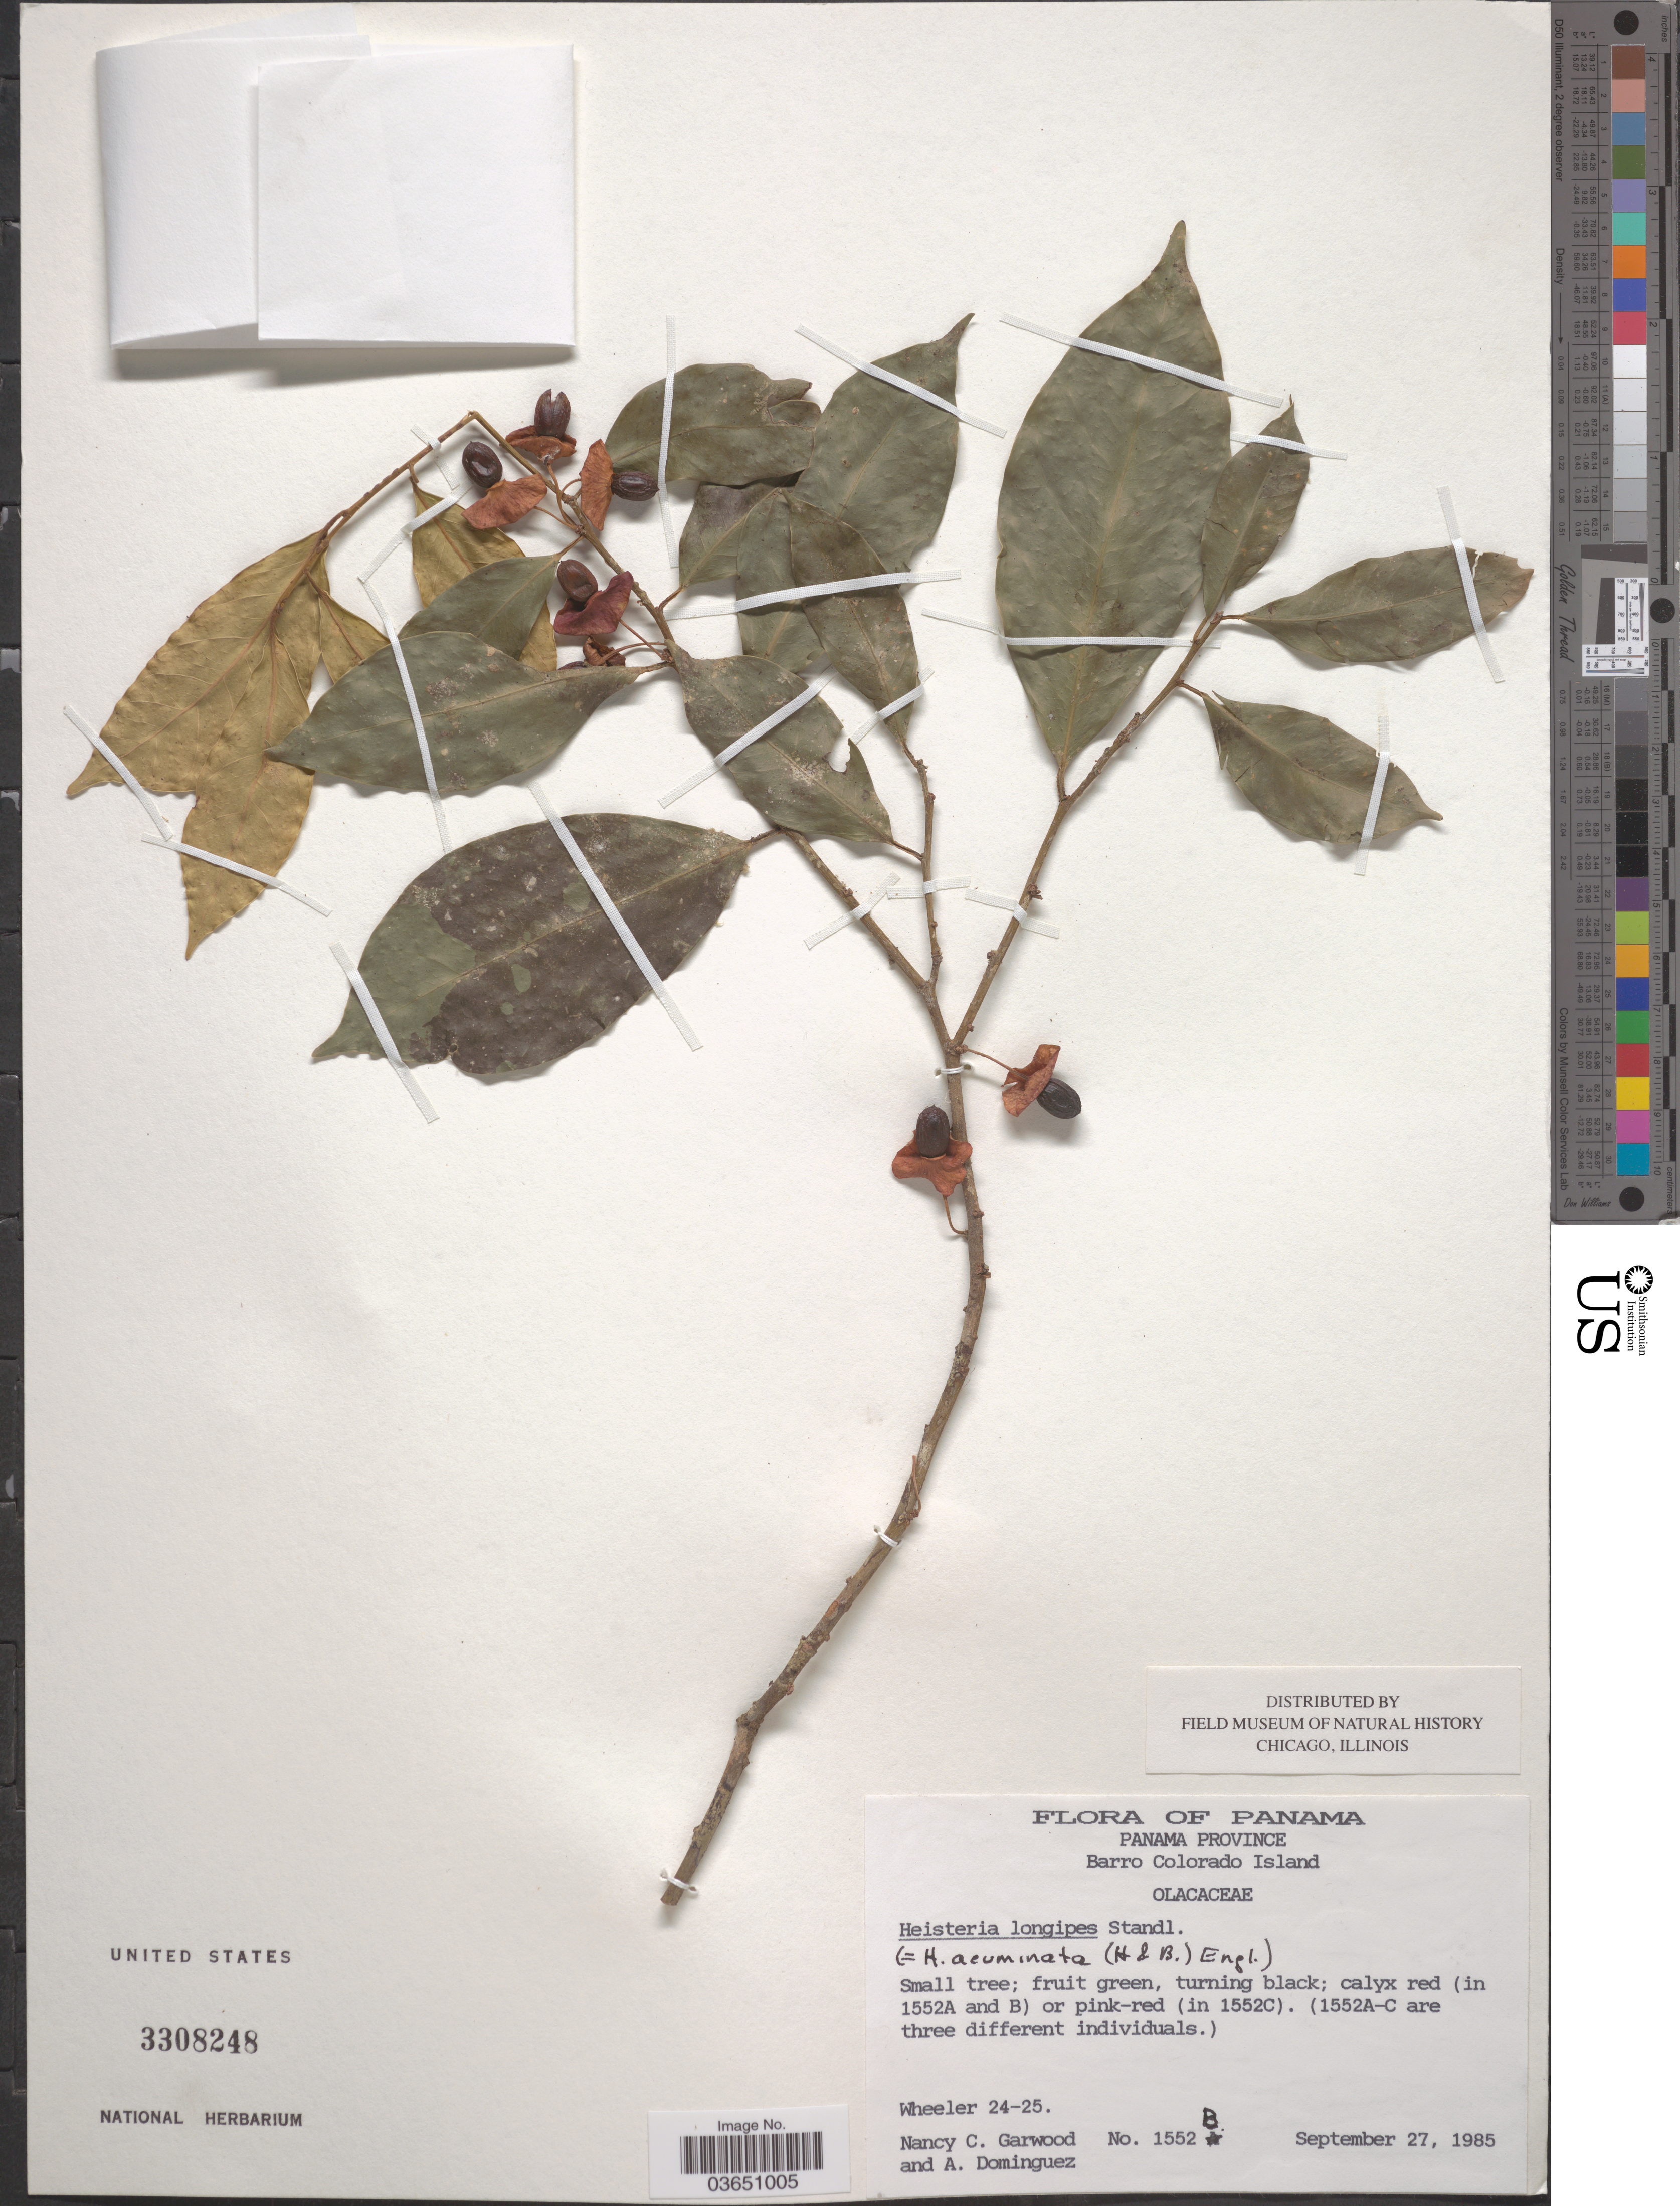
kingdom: Plantae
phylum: Tracheophyta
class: Magnoliopsida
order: Santalales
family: Erythropalaceae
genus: Heisteria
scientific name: Heisteria acuminata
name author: (Humb. & Bonpl.) Engl.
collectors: N. C. Garwood & A. Dominguez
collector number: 1552B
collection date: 1985-09-27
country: Panama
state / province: Panamá Oeste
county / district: Canal Zone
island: Barro Colorado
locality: Barro Colorado Island.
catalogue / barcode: US 3308248